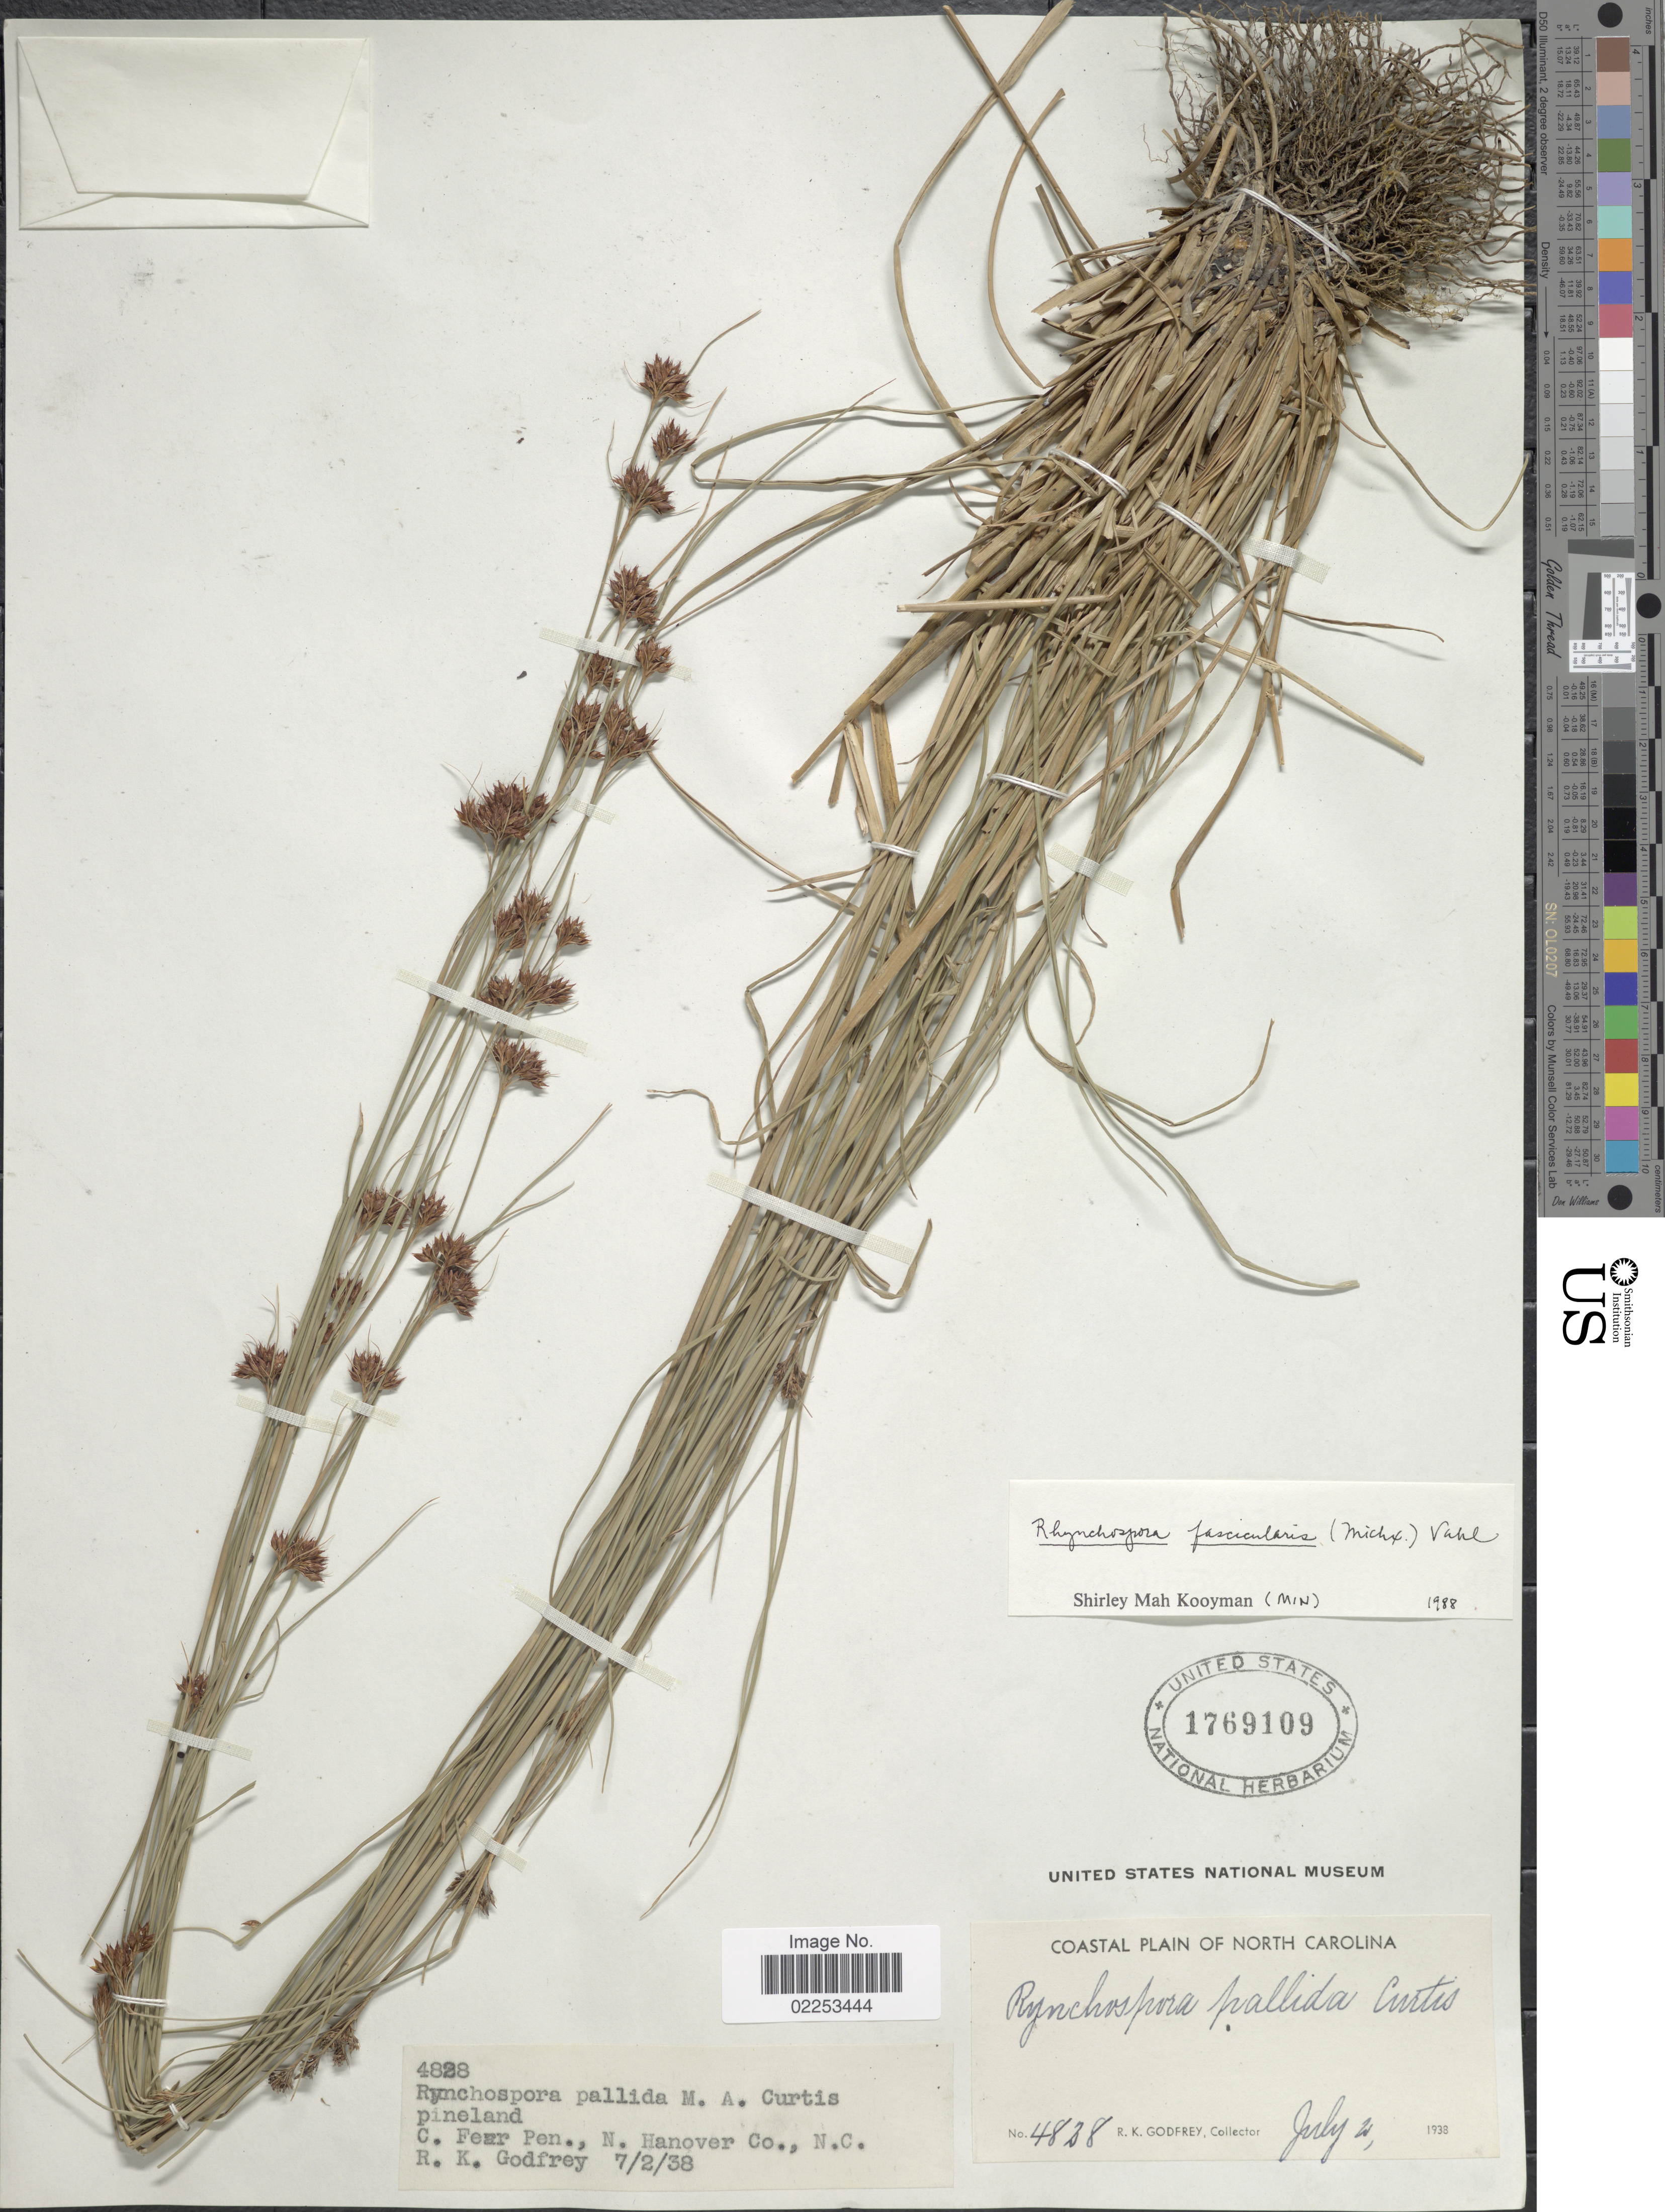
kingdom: Plantae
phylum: Tracheophyta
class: Liliopsida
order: Poales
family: Cyperaceae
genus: Rhynchospora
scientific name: Rhynchospora fascicularis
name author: (Michx.) Vahl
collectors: R. K. Godfrey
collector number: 4828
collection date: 1938-07-02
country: United States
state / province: North Carolina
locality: Coastal Plain, C. Fear Pen., N Hanover Co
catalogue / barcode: US 1769109